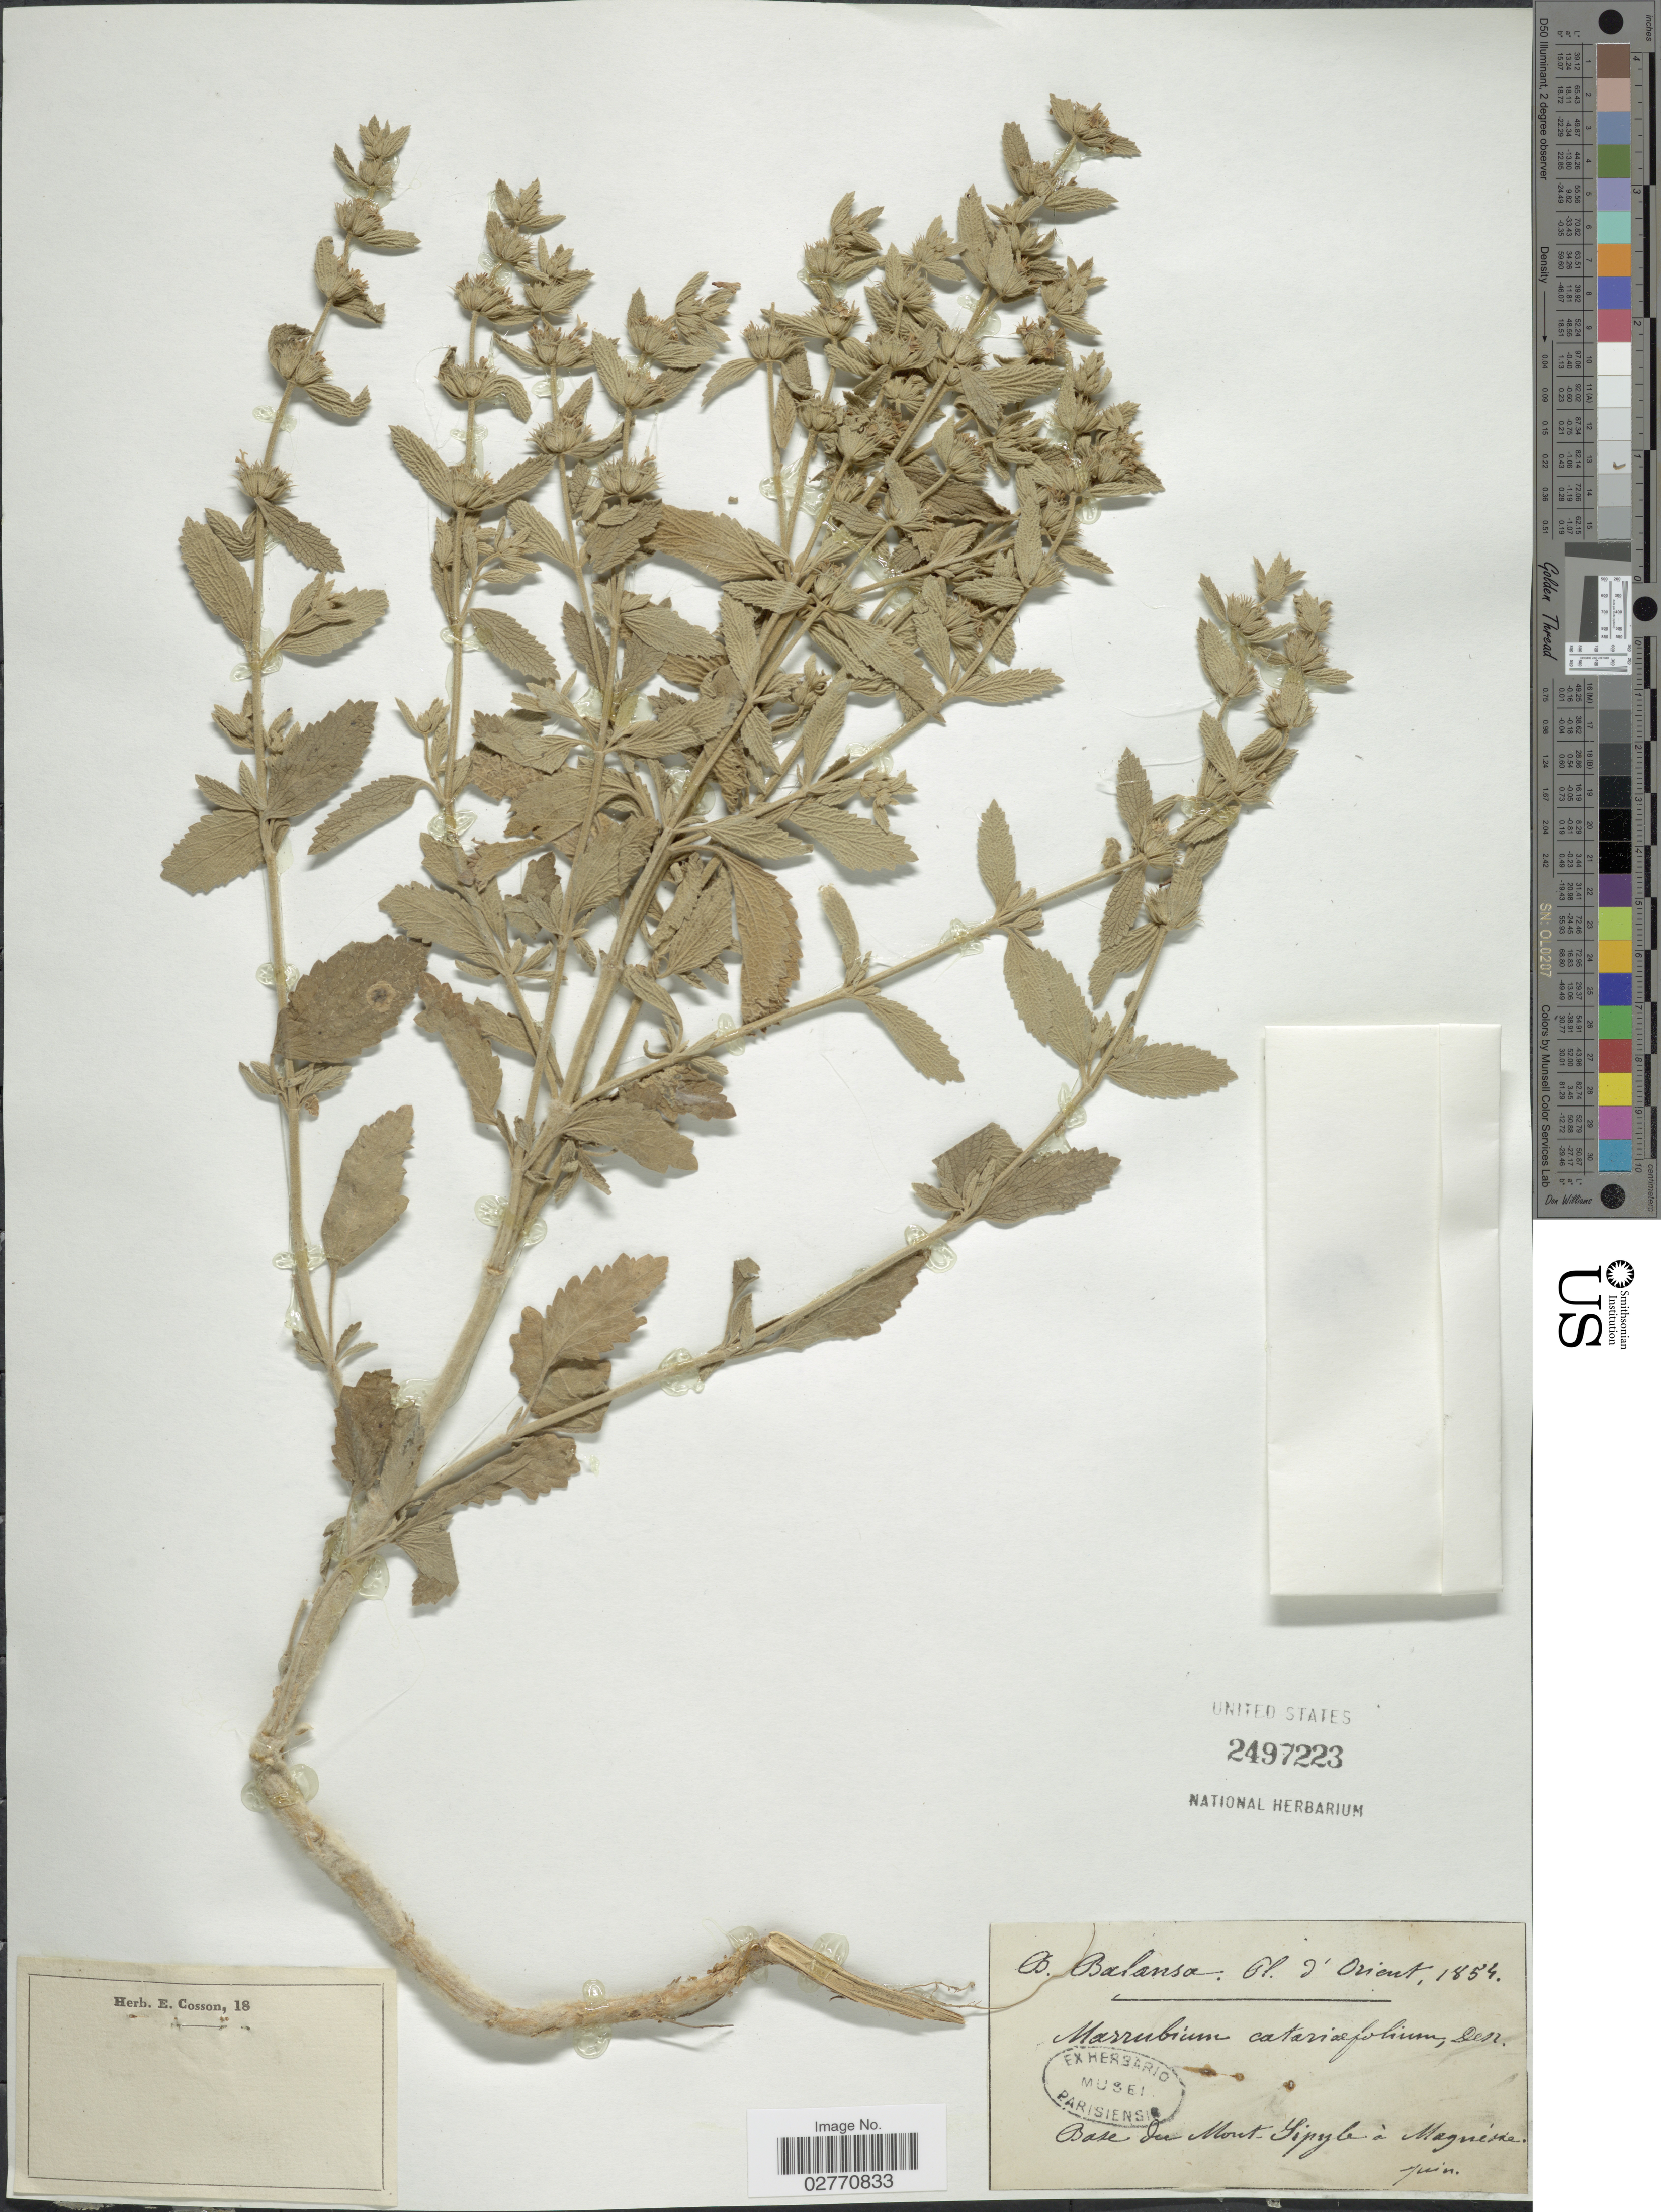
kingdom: Plantae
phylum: Tracheophyta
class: Magnoliopsida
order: Lamiales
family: Lamiaceae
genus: Marrubium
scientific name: Marrubium catariifolium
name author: Desr.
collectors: B. Balansa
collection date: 1854-06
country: Turkey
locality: Base du Mont Jipyle [interpreted] à Magnésie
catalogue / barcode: US 2497223